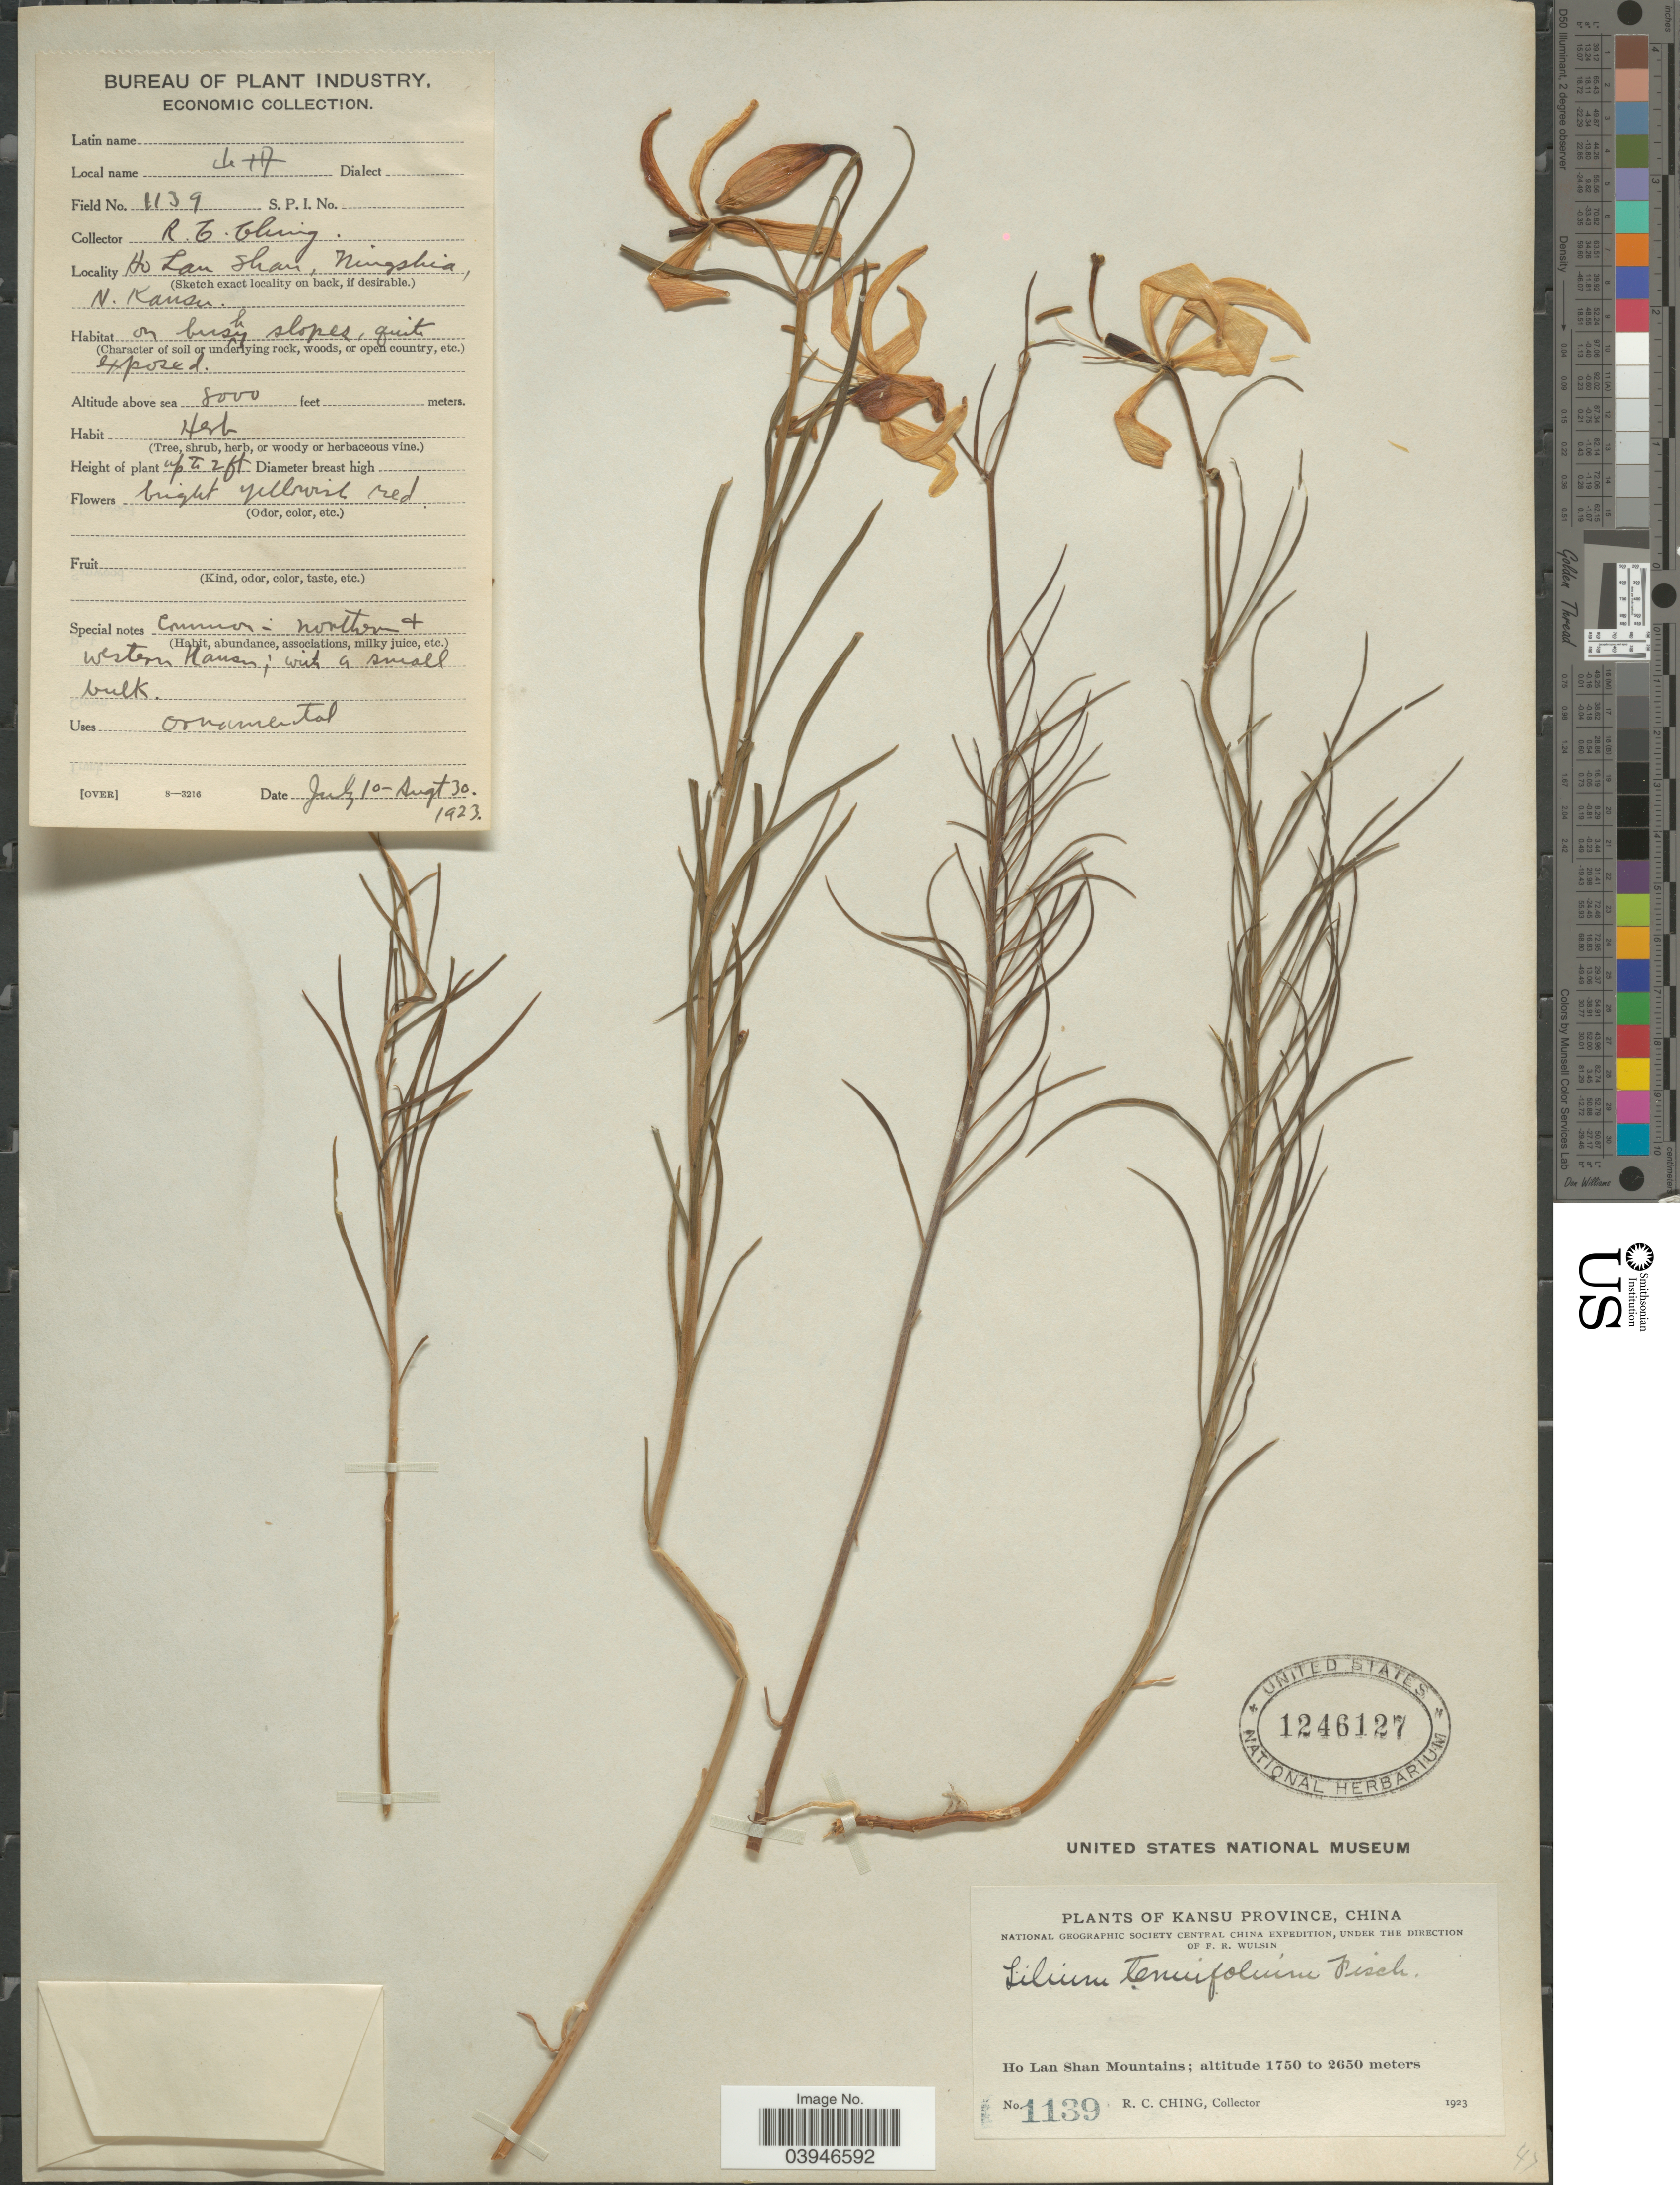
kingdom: Plantae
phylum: Tracheophyta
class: Liliopsida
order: Liliales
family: Liliaceae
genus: Lilium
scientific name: Lilium tenuifolium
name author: Fisch. ex Hook. f.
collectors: R. C. Ching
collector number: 1139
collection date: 1923-07-10/1923-08-30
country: China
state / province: Gansu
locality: Kansu Province. Ho Lan Shan Mountains, Ningshia, N. Kansu.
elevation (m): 2438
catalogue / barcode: US 1246127